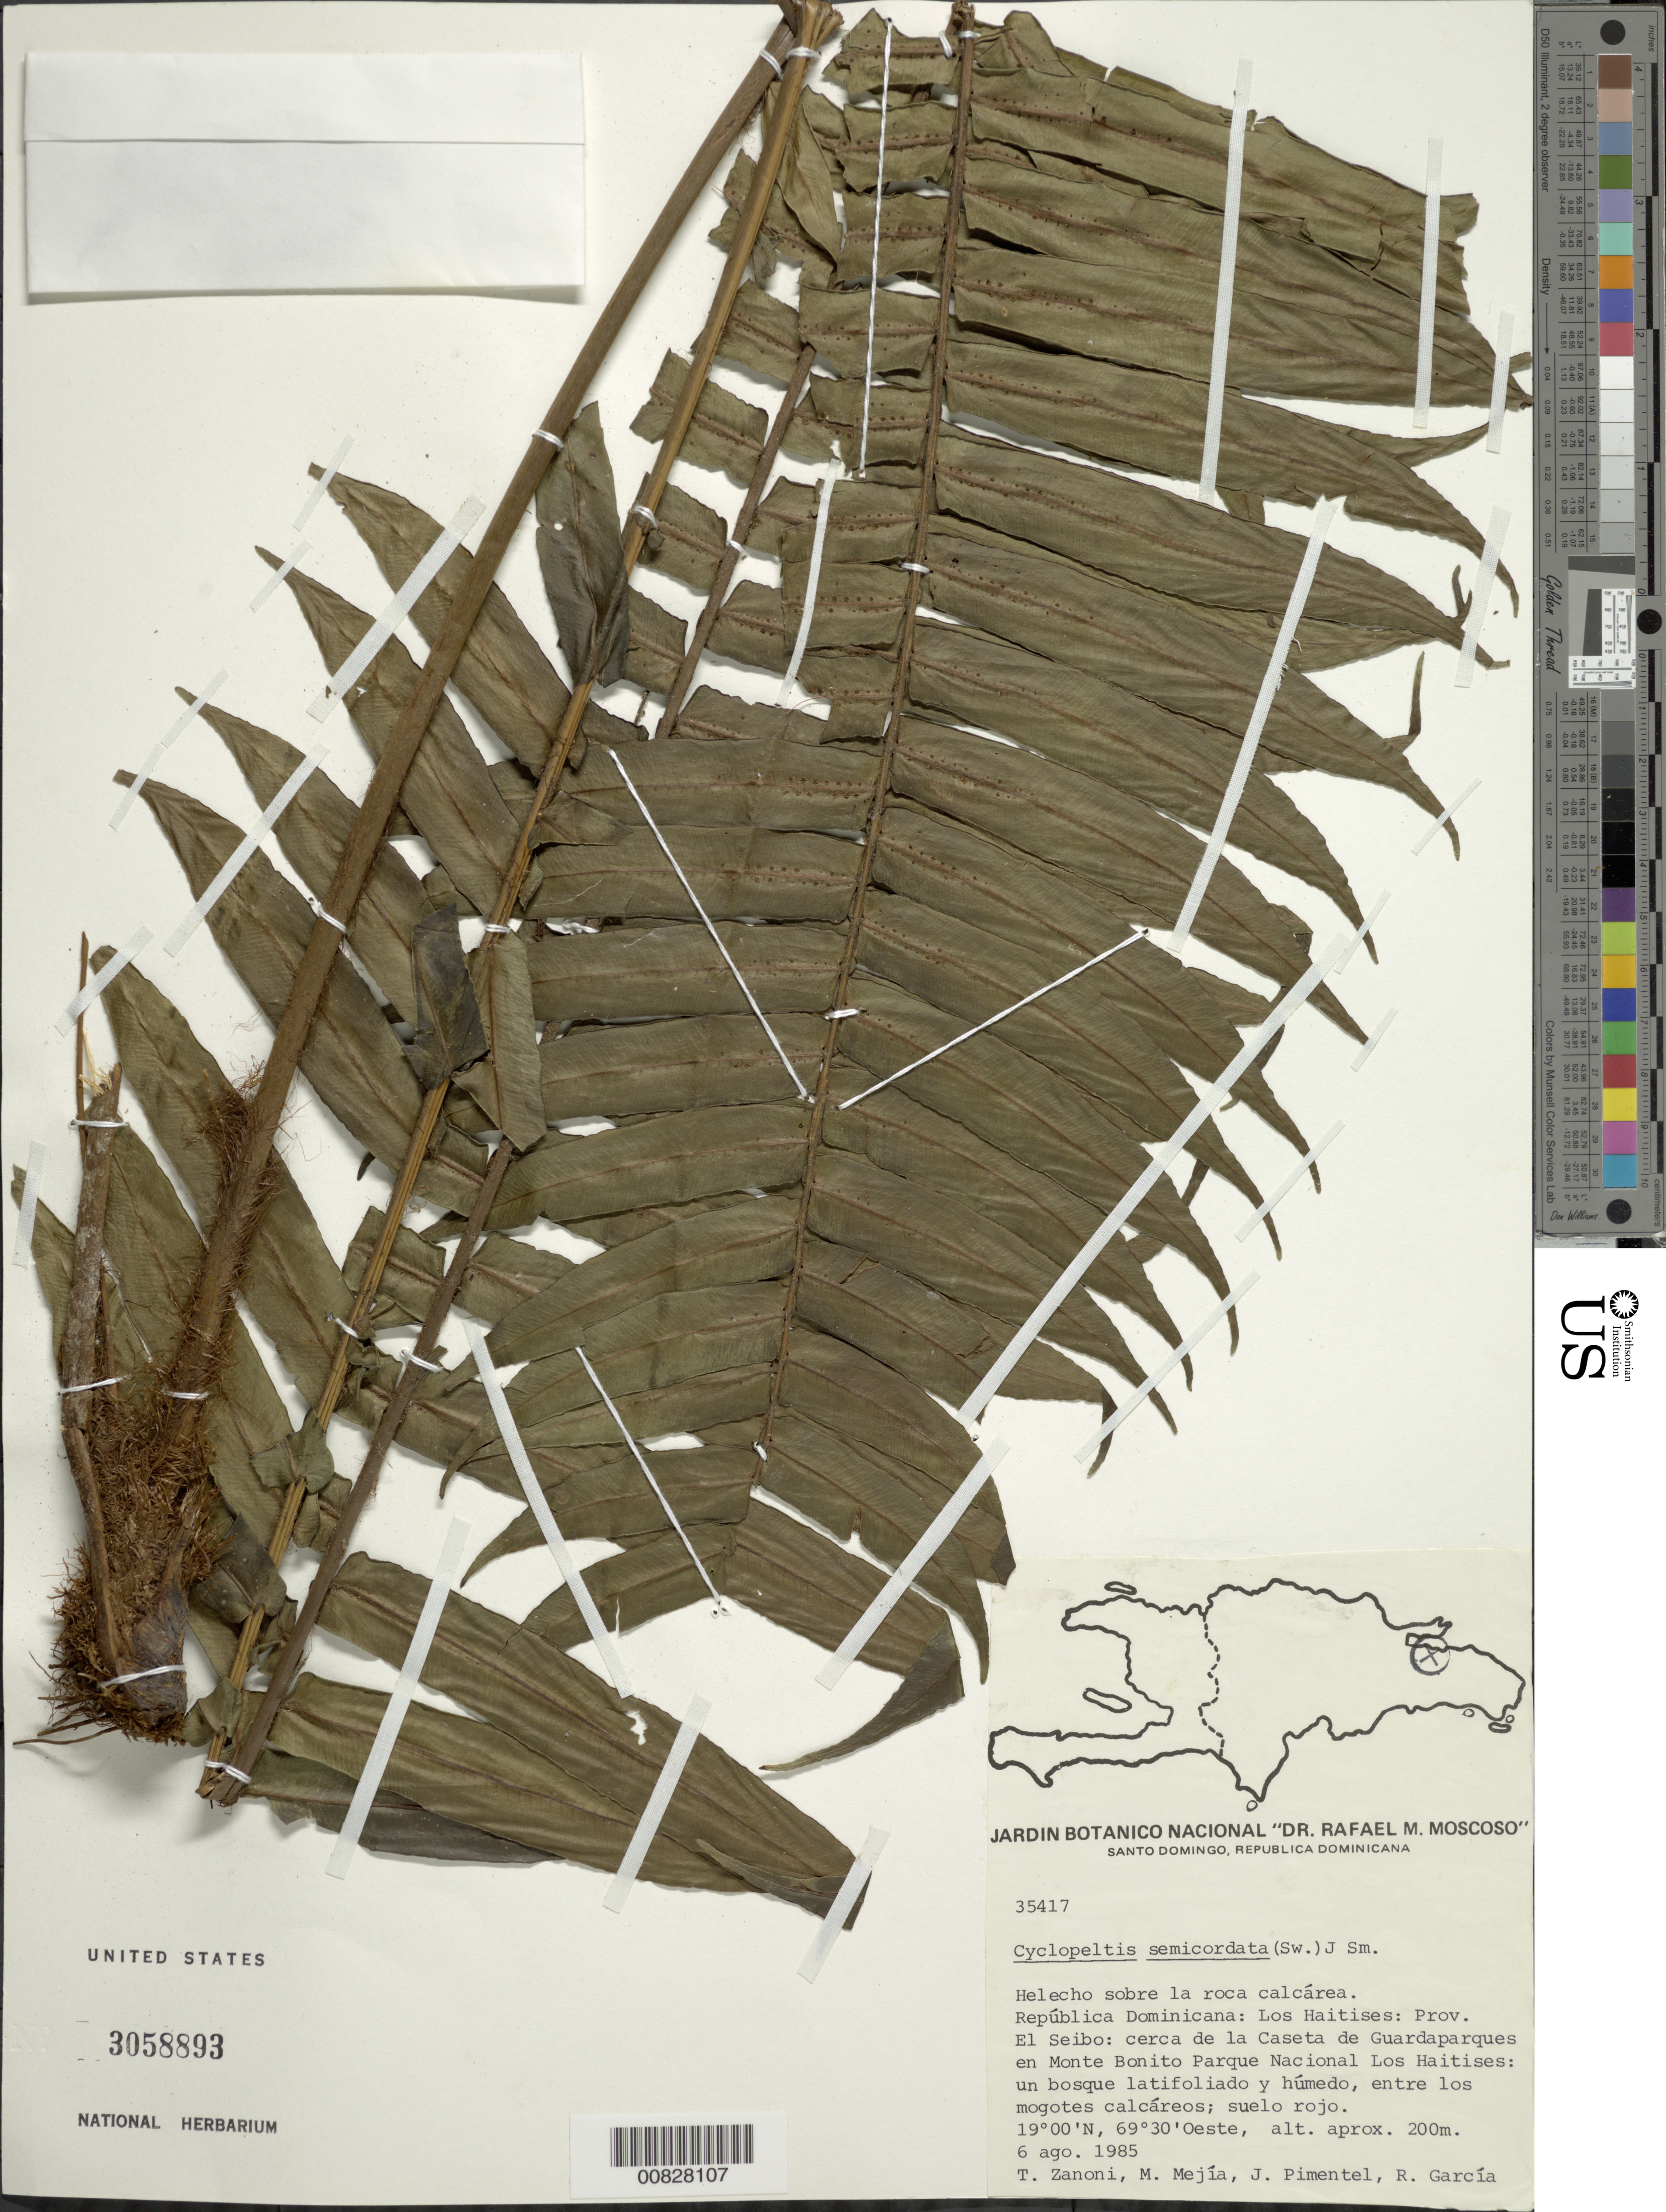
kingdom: Plantae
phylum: Tracheophyta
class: Polypodiopsida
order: Polypodiales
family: Lomariopsidaceae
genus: Cyclopeltis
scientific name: Cyclopeltis semicordata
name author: (Sw.) J. Sm.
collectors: T. A. Zanoni, T. A. Zanoni, M. Mejia, J. Pimentel & R. Garcáa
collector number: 35417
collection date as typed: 06 Aug 1985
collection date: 1985-08-06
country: Dominican Republic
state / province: El Seibo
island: Hispaniola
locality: Los Haitises, Caseta de Guardaparques en Monte Bonito Parque Nacional Los Haitises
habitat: Bosque latifoliado y húmedo, entre los mogotes calcáreos, suelo rojo; sobre roca calcárea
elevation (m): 200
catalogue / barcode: US 3058893